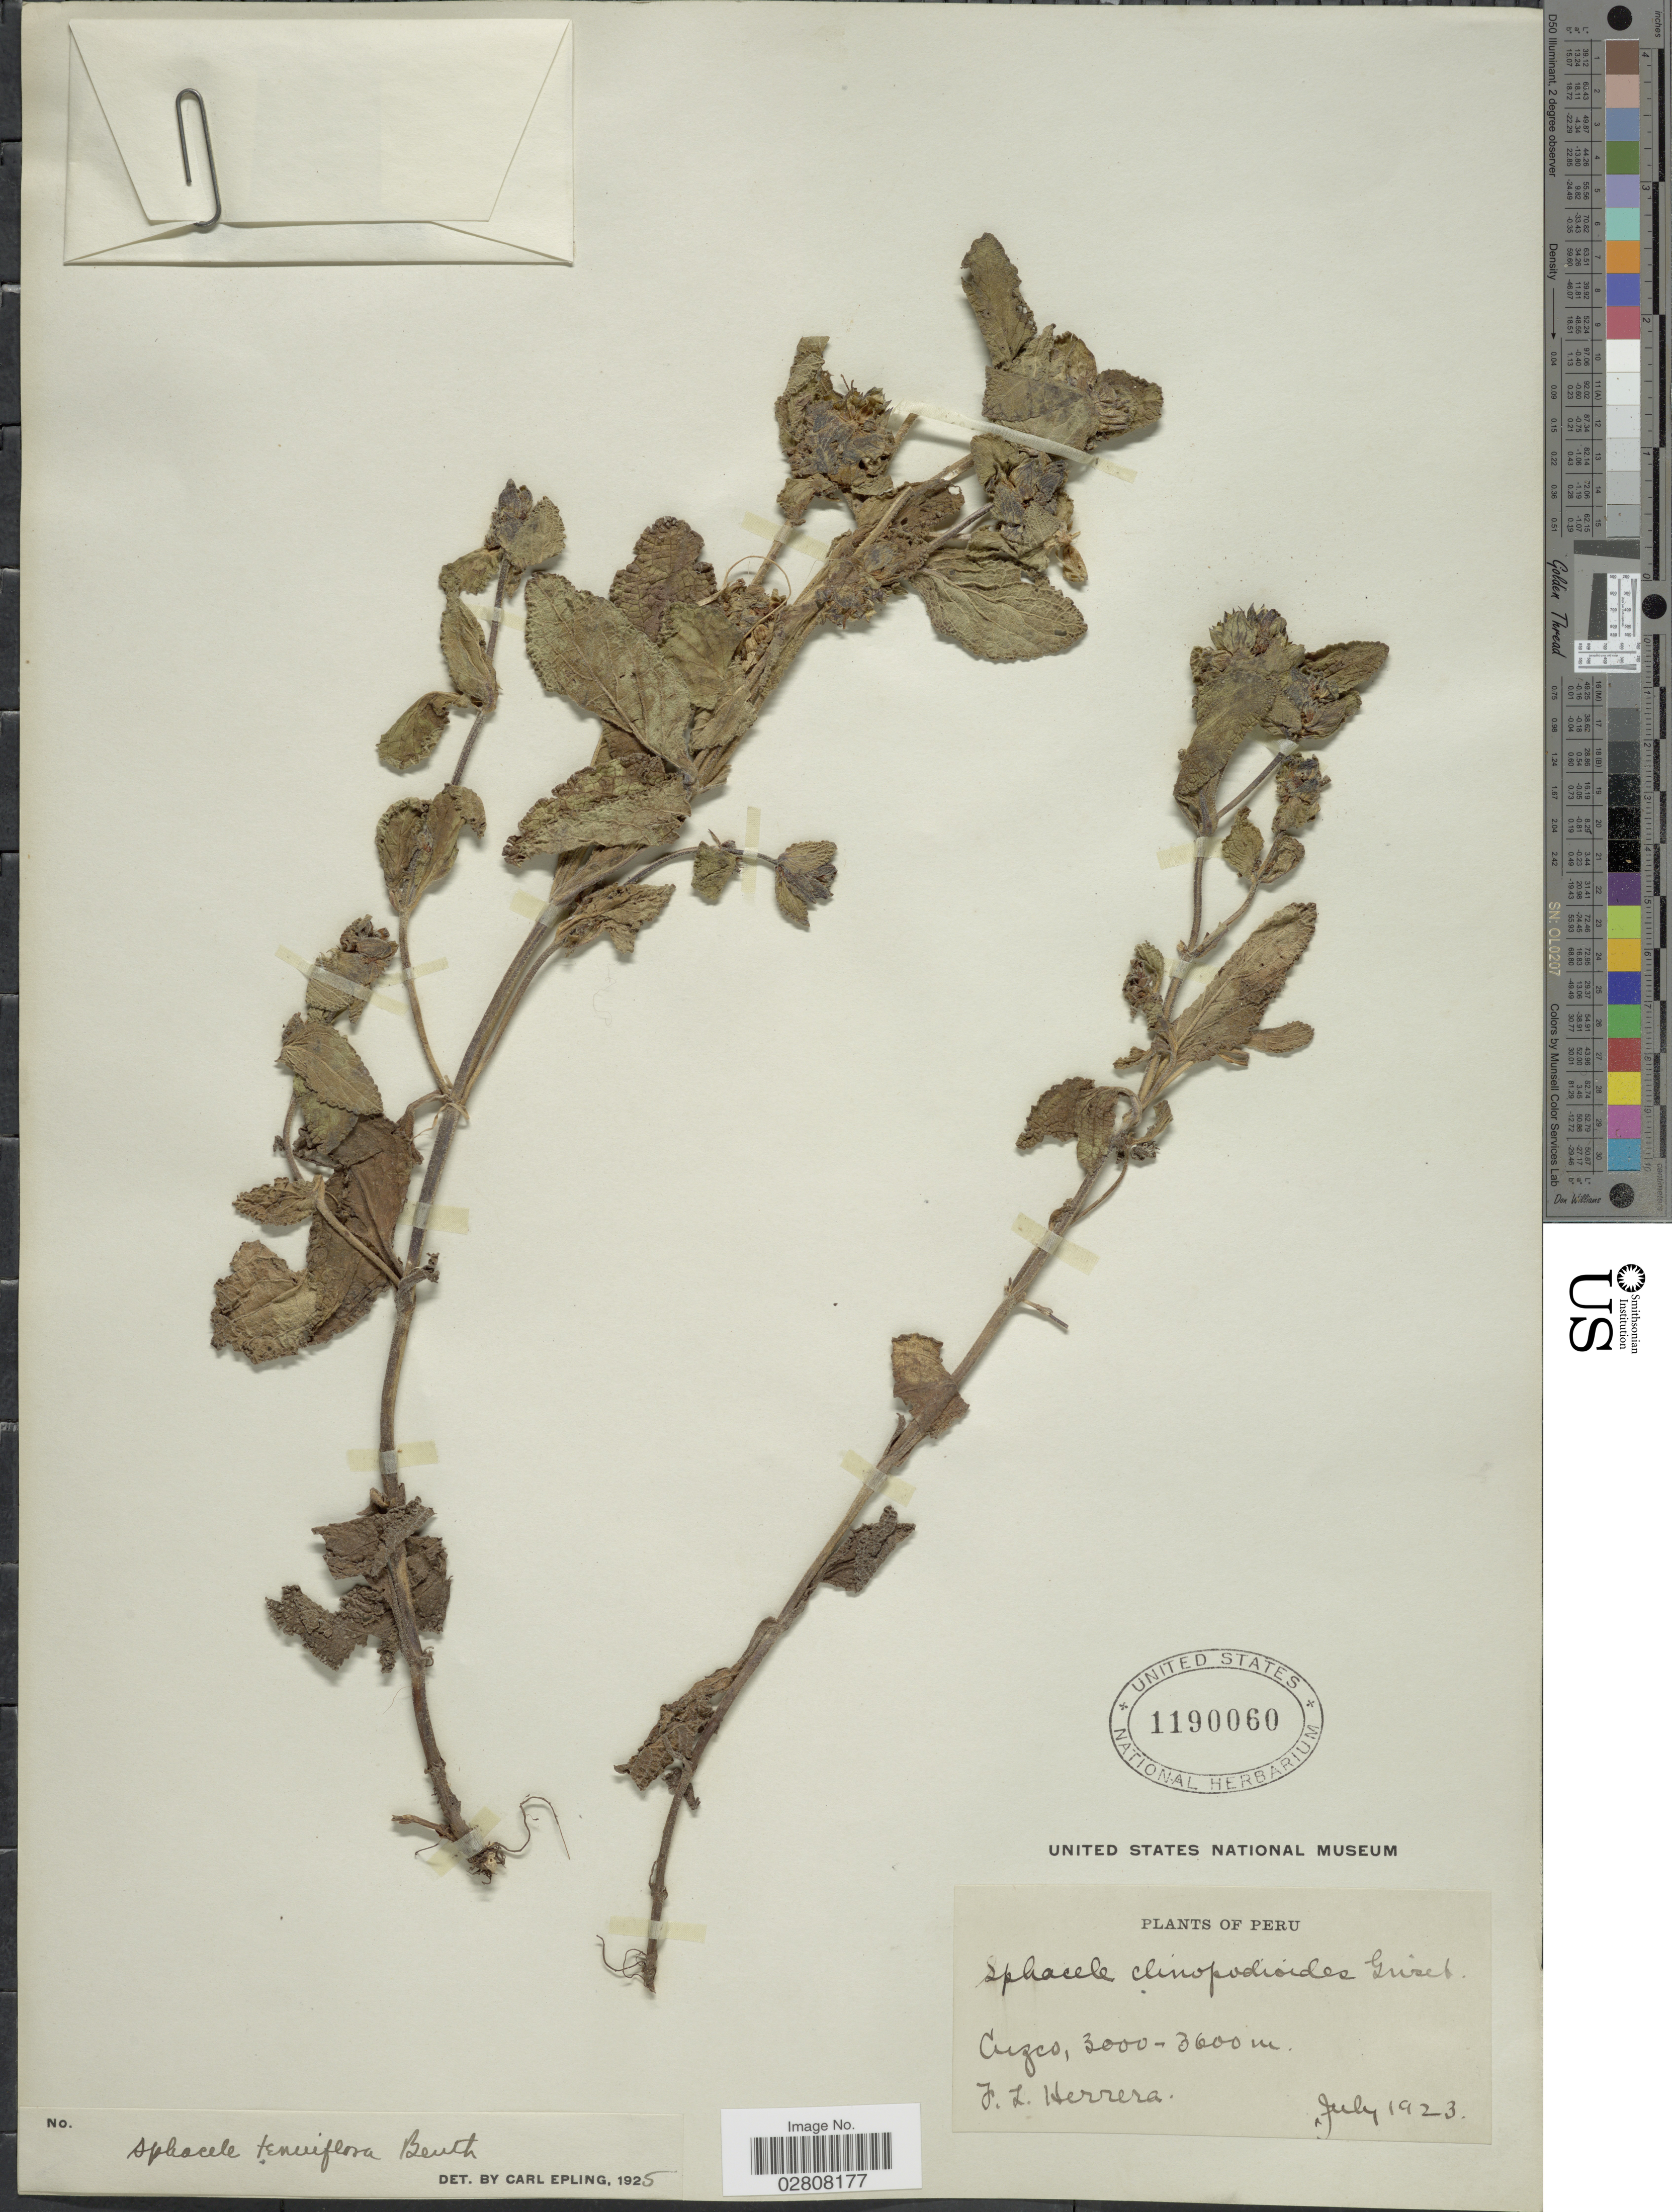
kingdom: Plantae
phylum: Tracheophyta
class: Magnoliopsida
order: Lamiales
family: Lamiaceae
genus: Lepechinia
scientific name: Lepechinia meyenii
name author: (Walp.) Epling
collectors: F. L. Herrera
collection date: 1923-07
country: Peru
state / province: Cusco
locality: Cuzco.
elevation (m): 3000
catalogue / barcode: US 1190060